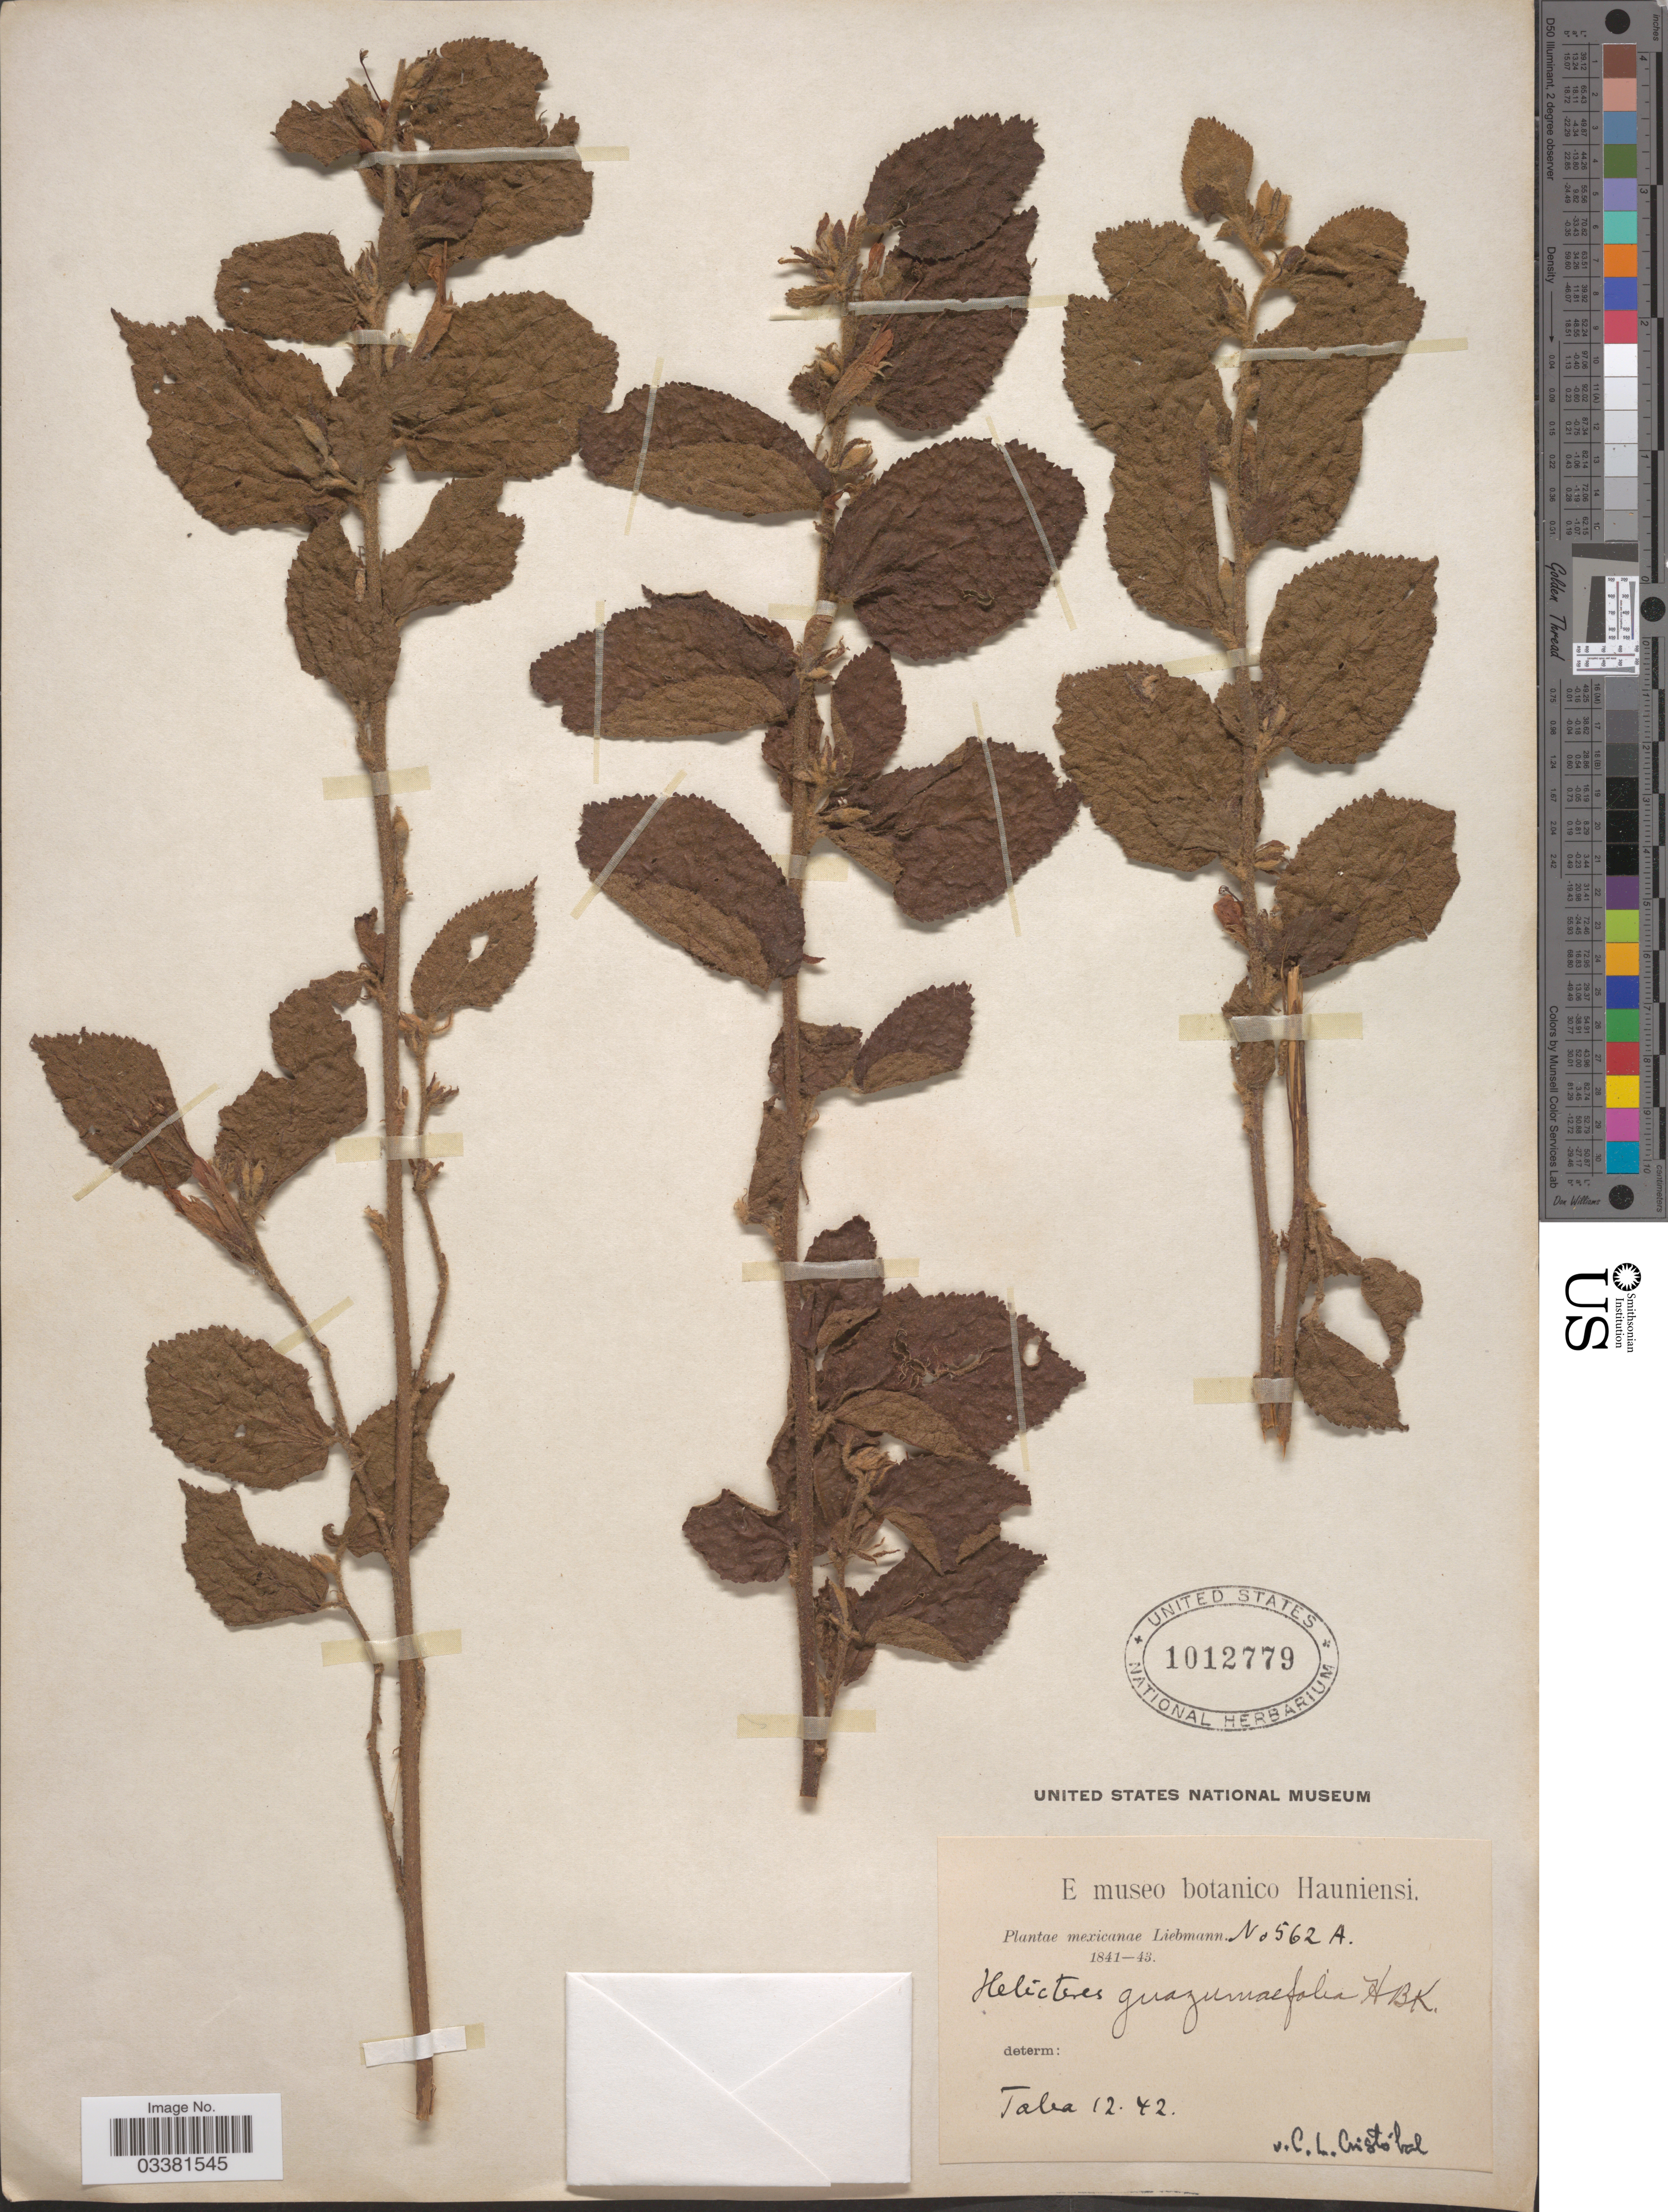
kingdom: Plantae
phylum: Tracheophyta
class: Magnoliopsida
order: Malvales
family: Malvaceae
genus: Helicteres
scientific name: Helicteres guazumifolia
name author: Kunth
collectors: Liebmann, --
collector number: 562A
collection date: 1842-12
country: Mexico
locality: Taba.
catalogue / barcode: US 1012779